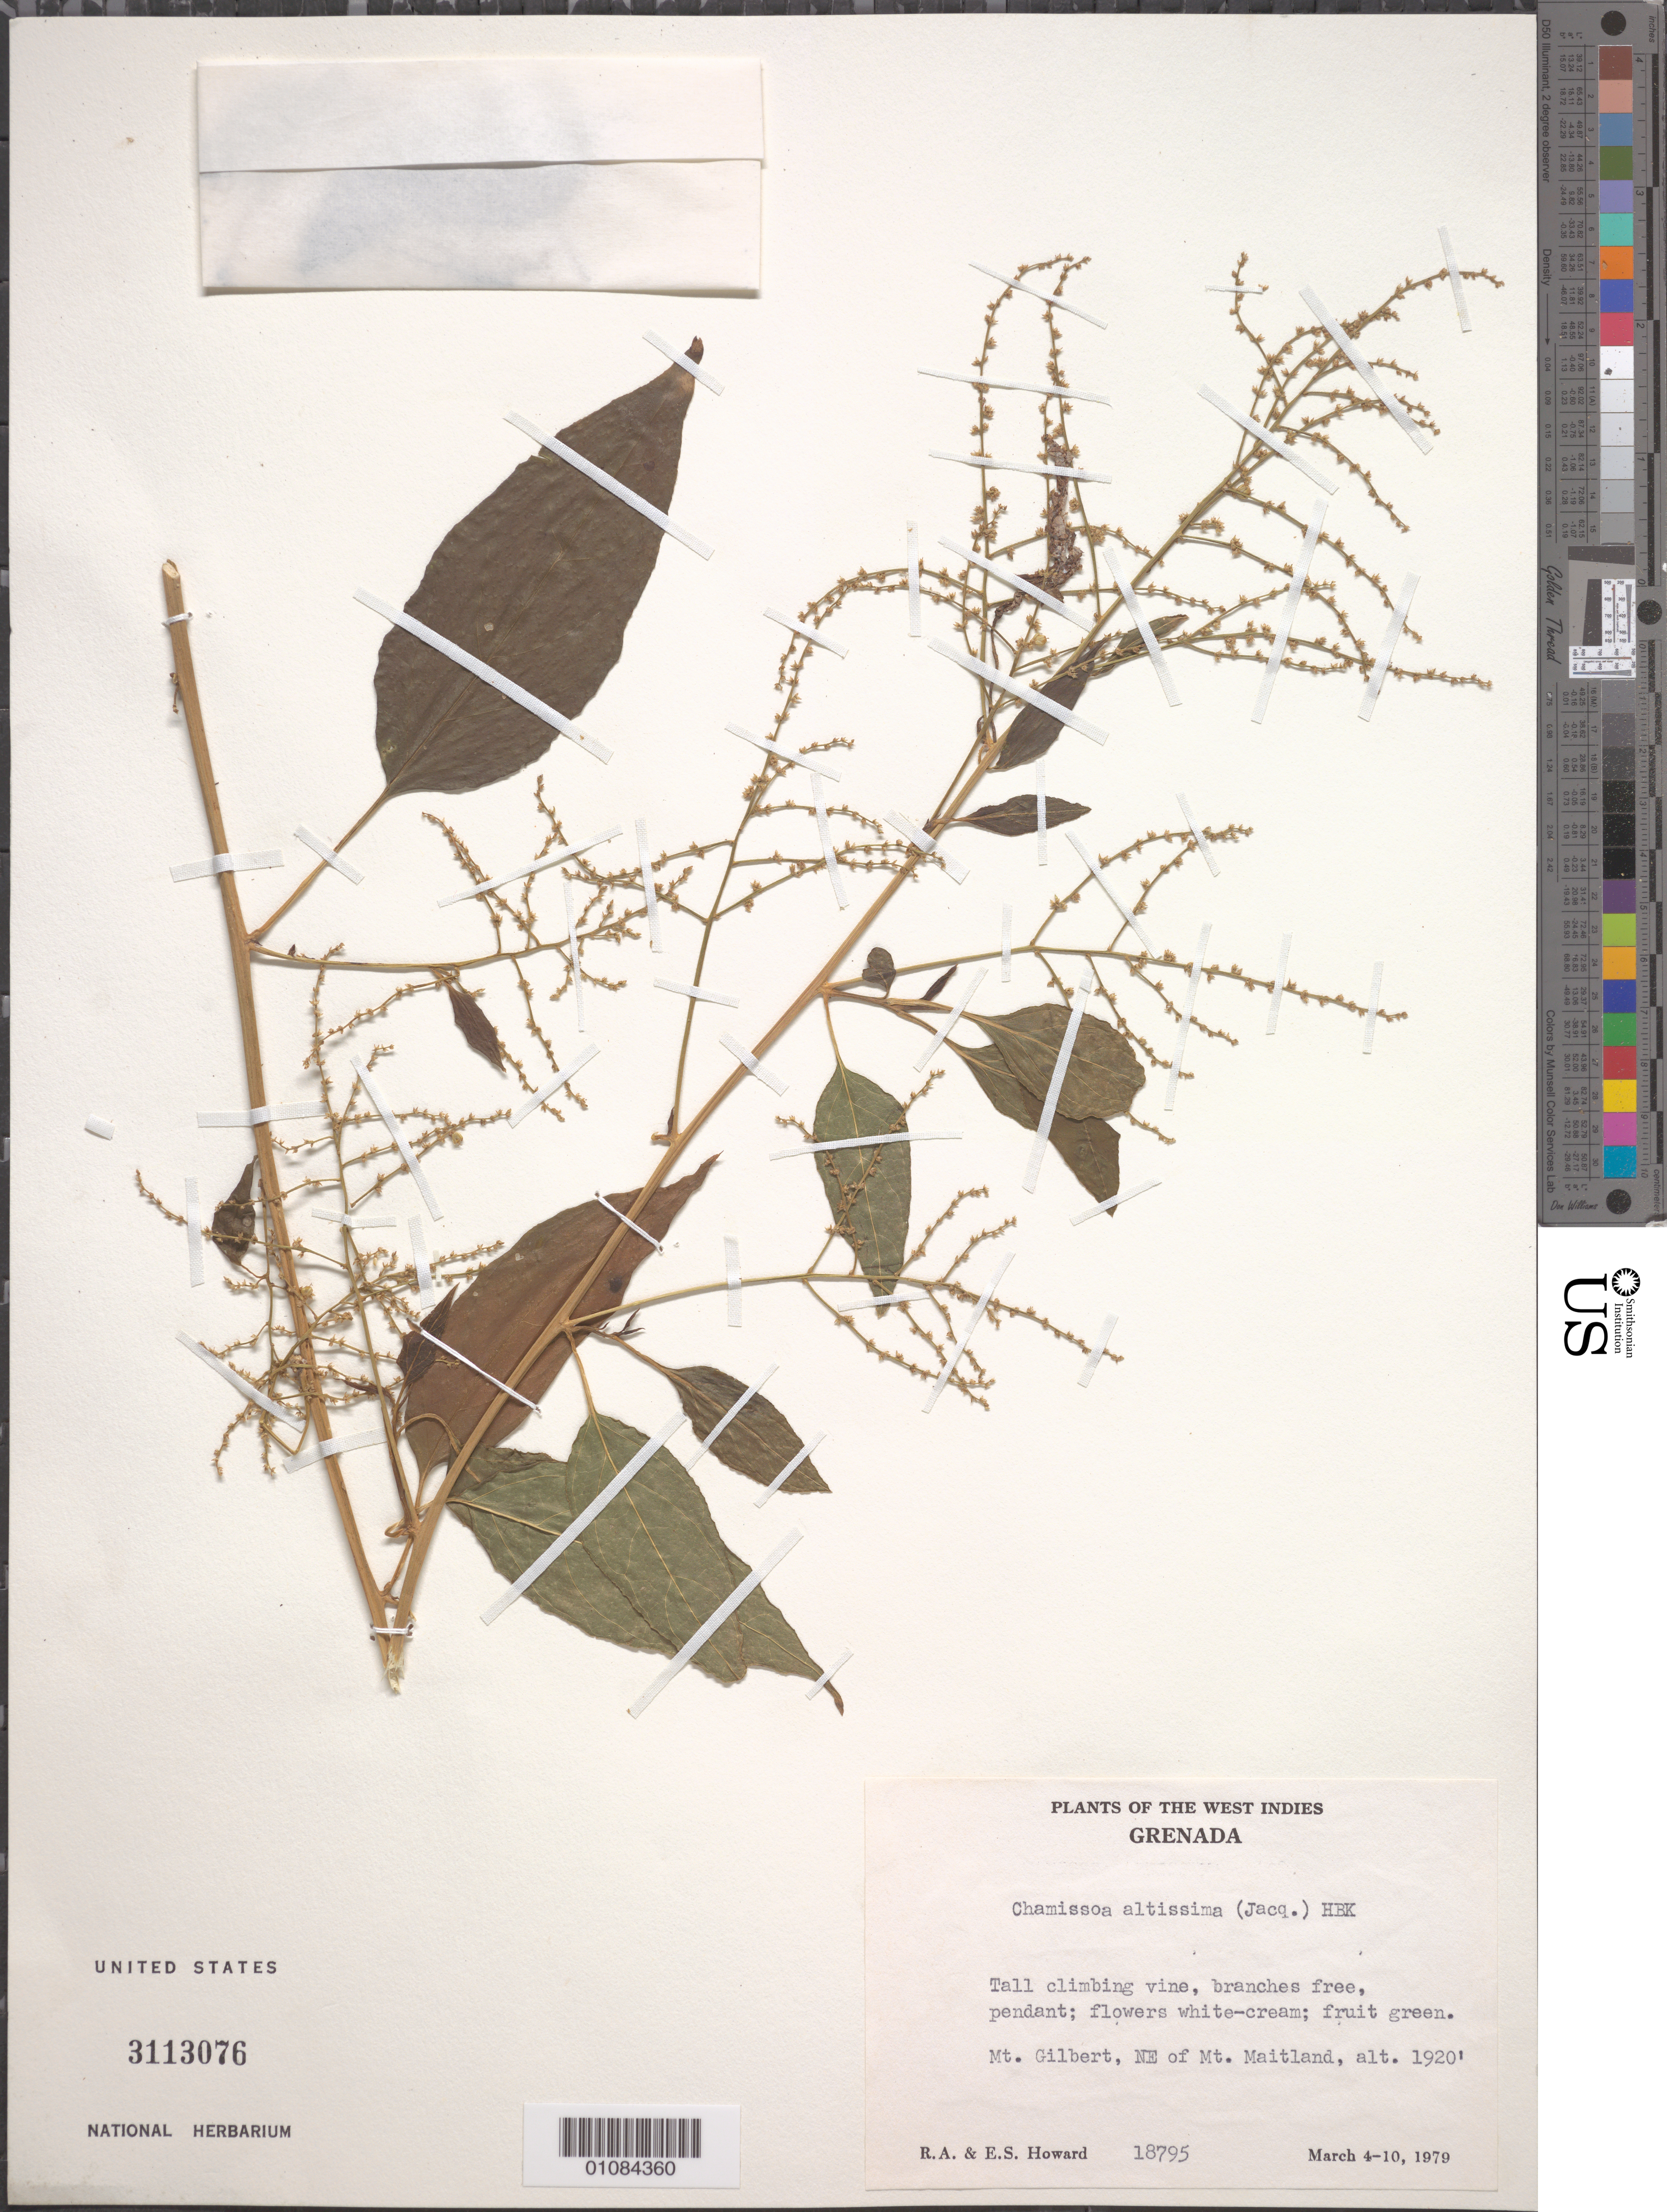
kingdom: Plantae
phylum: Tracheophyta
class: Magnoliopsida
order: Caryophyllales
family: Amaranthaceae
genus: Chamissoa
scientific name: Chamissoa altissima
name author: (Jacq.) Kunth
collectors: P. Howard & E. S. Howard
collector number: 18795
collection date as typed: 04 Mar 1979 to 10 Mar 1979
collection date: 1979-03-04/1979-03-10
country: Grenada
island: Grenada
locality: Mt. Gilber, NE of Mt. Maitland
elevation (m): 585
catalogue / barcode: US 3113076